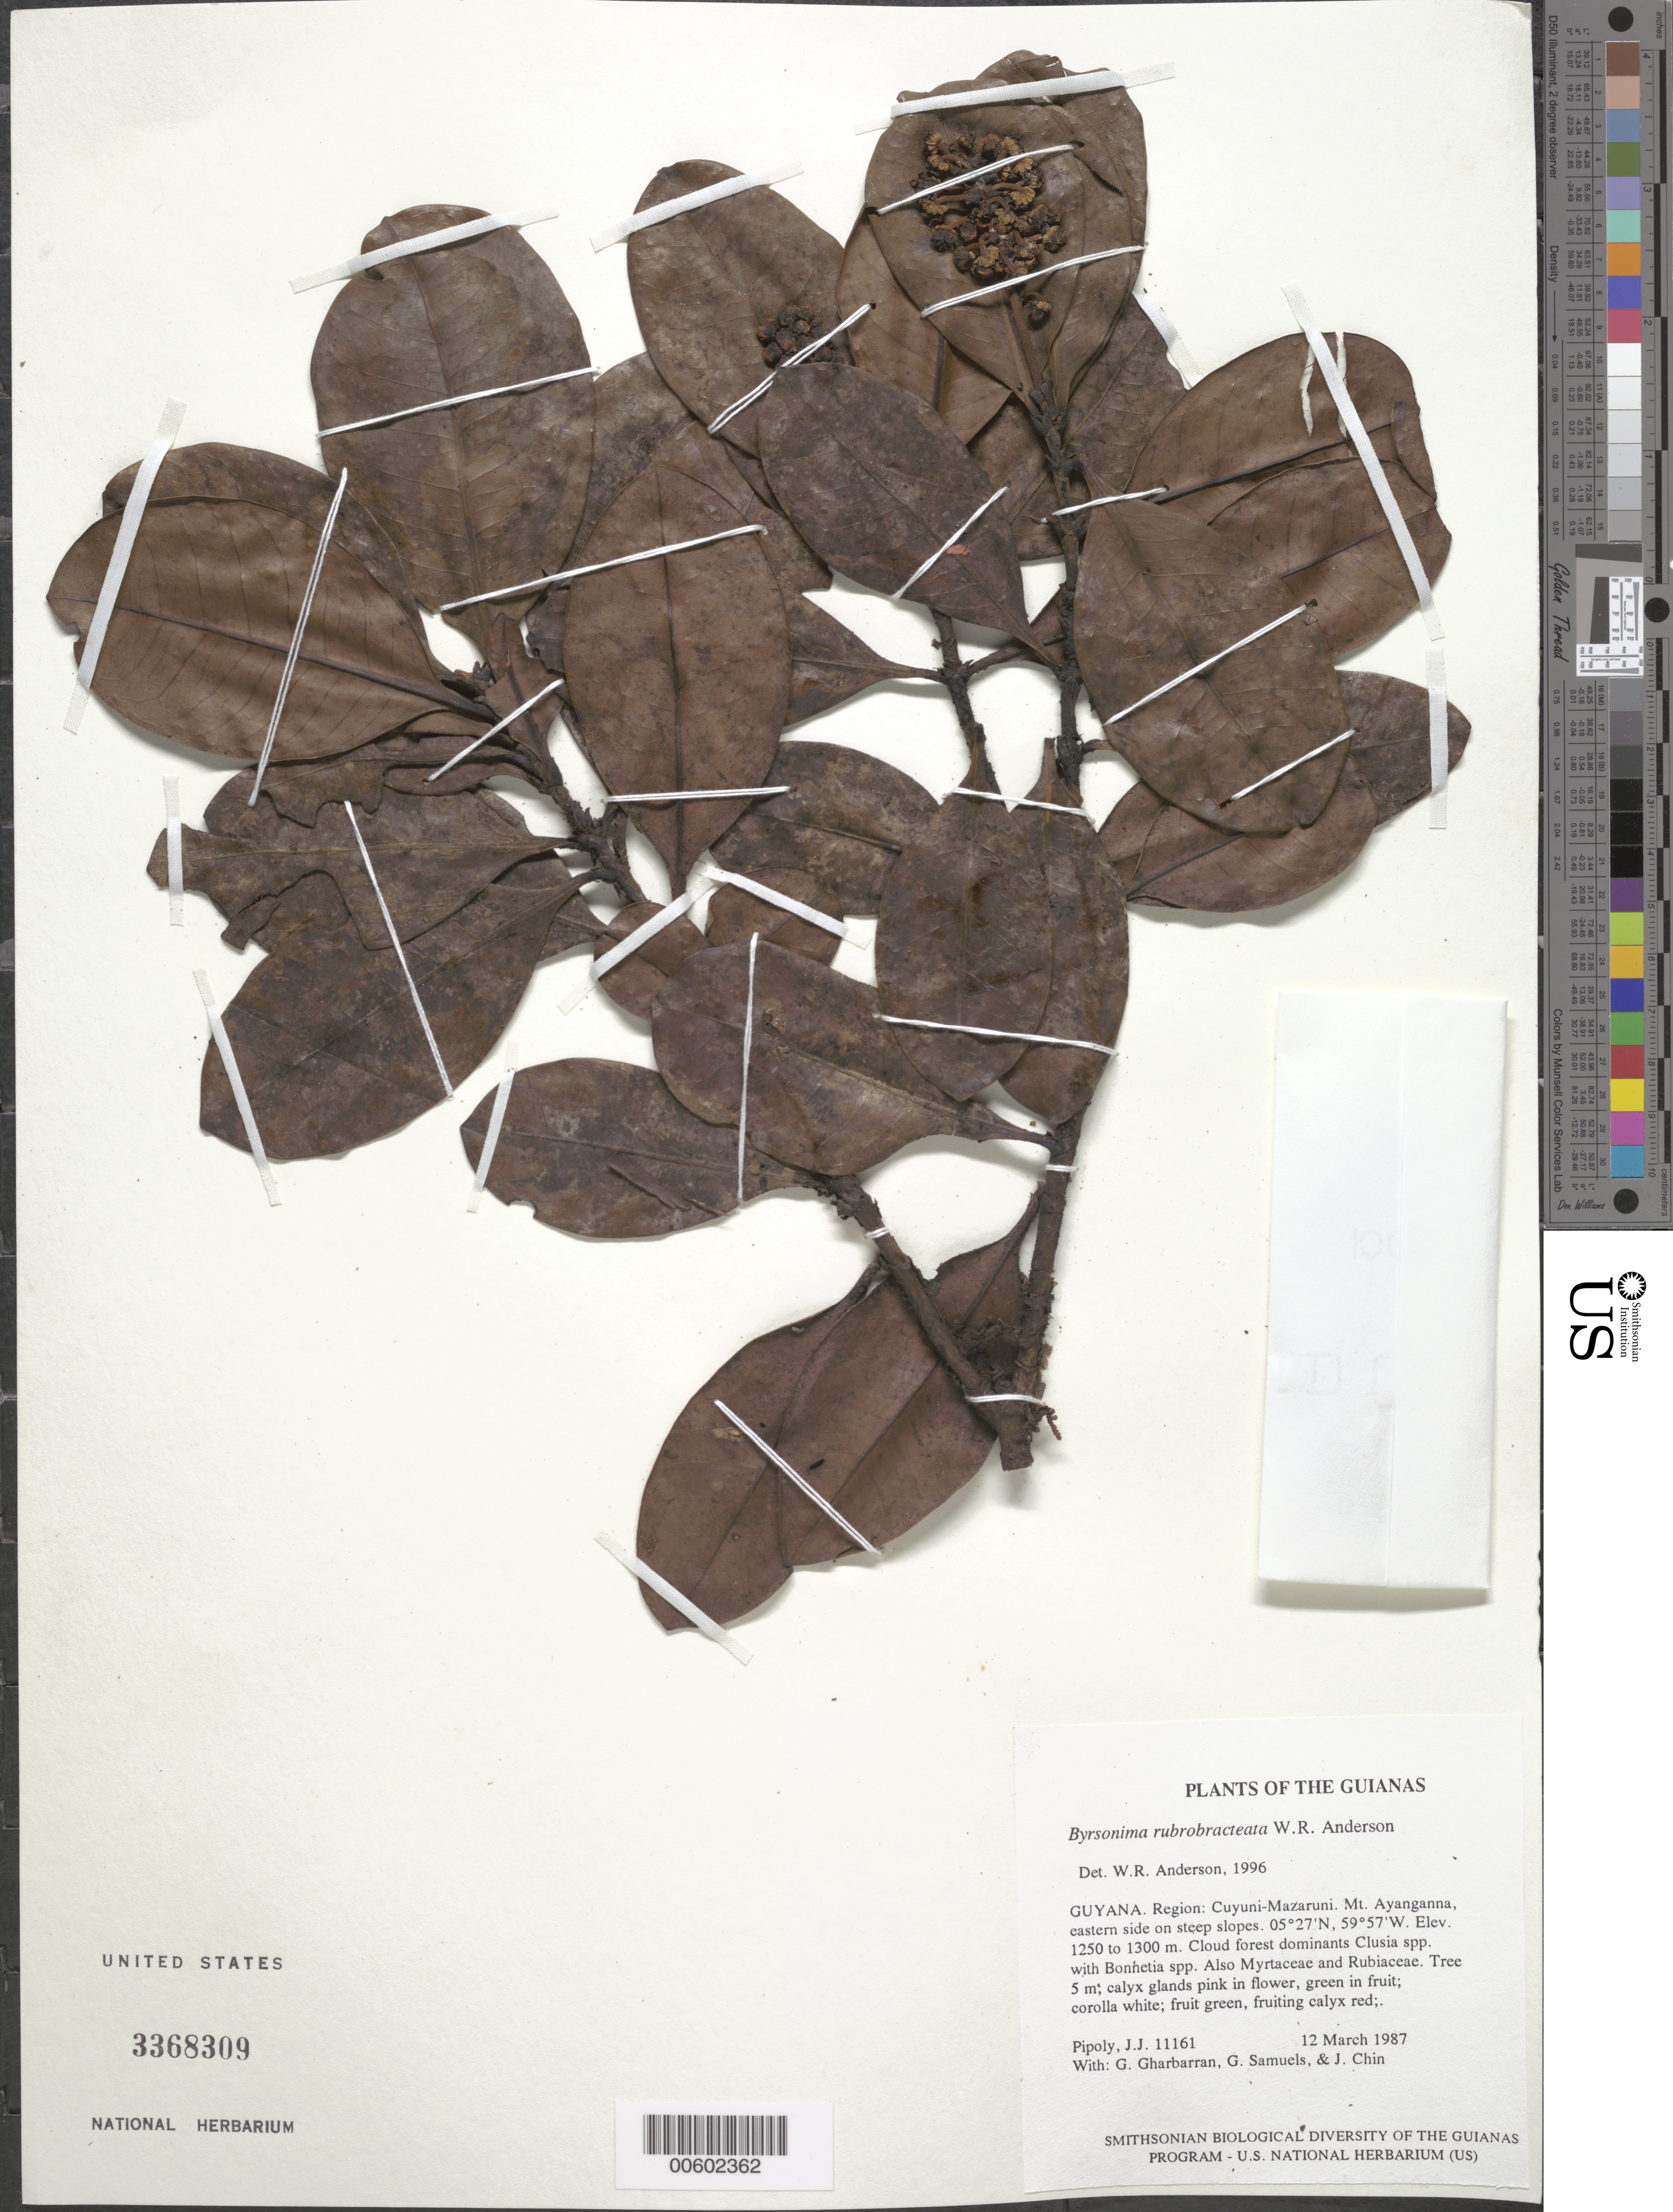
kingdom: Plantae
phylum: Tracheophyta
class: Magnoliopsida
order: Malpighiales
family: Malpighiaceae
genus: Byrsonima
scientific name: Byrsonima rubrobracteata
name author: W.R. Anderson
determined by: Anderson, W. R., (MICH), University of Michigan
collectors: J. J. Pipoly, G. Gharbarran, G. Samuels & J. Chin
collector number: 11161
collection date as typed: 12 March 1987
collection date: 1987-03-12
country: Guyana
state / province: Cuyuni-Mazaruni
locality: Mt. Ayanganna, eastern side on steep slopes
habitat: Cloud forest dominants Clusia spp. with Bonnetia spp. Also Myrtaceae and Rubiaceae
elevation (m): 1250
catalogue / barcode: US 3368309